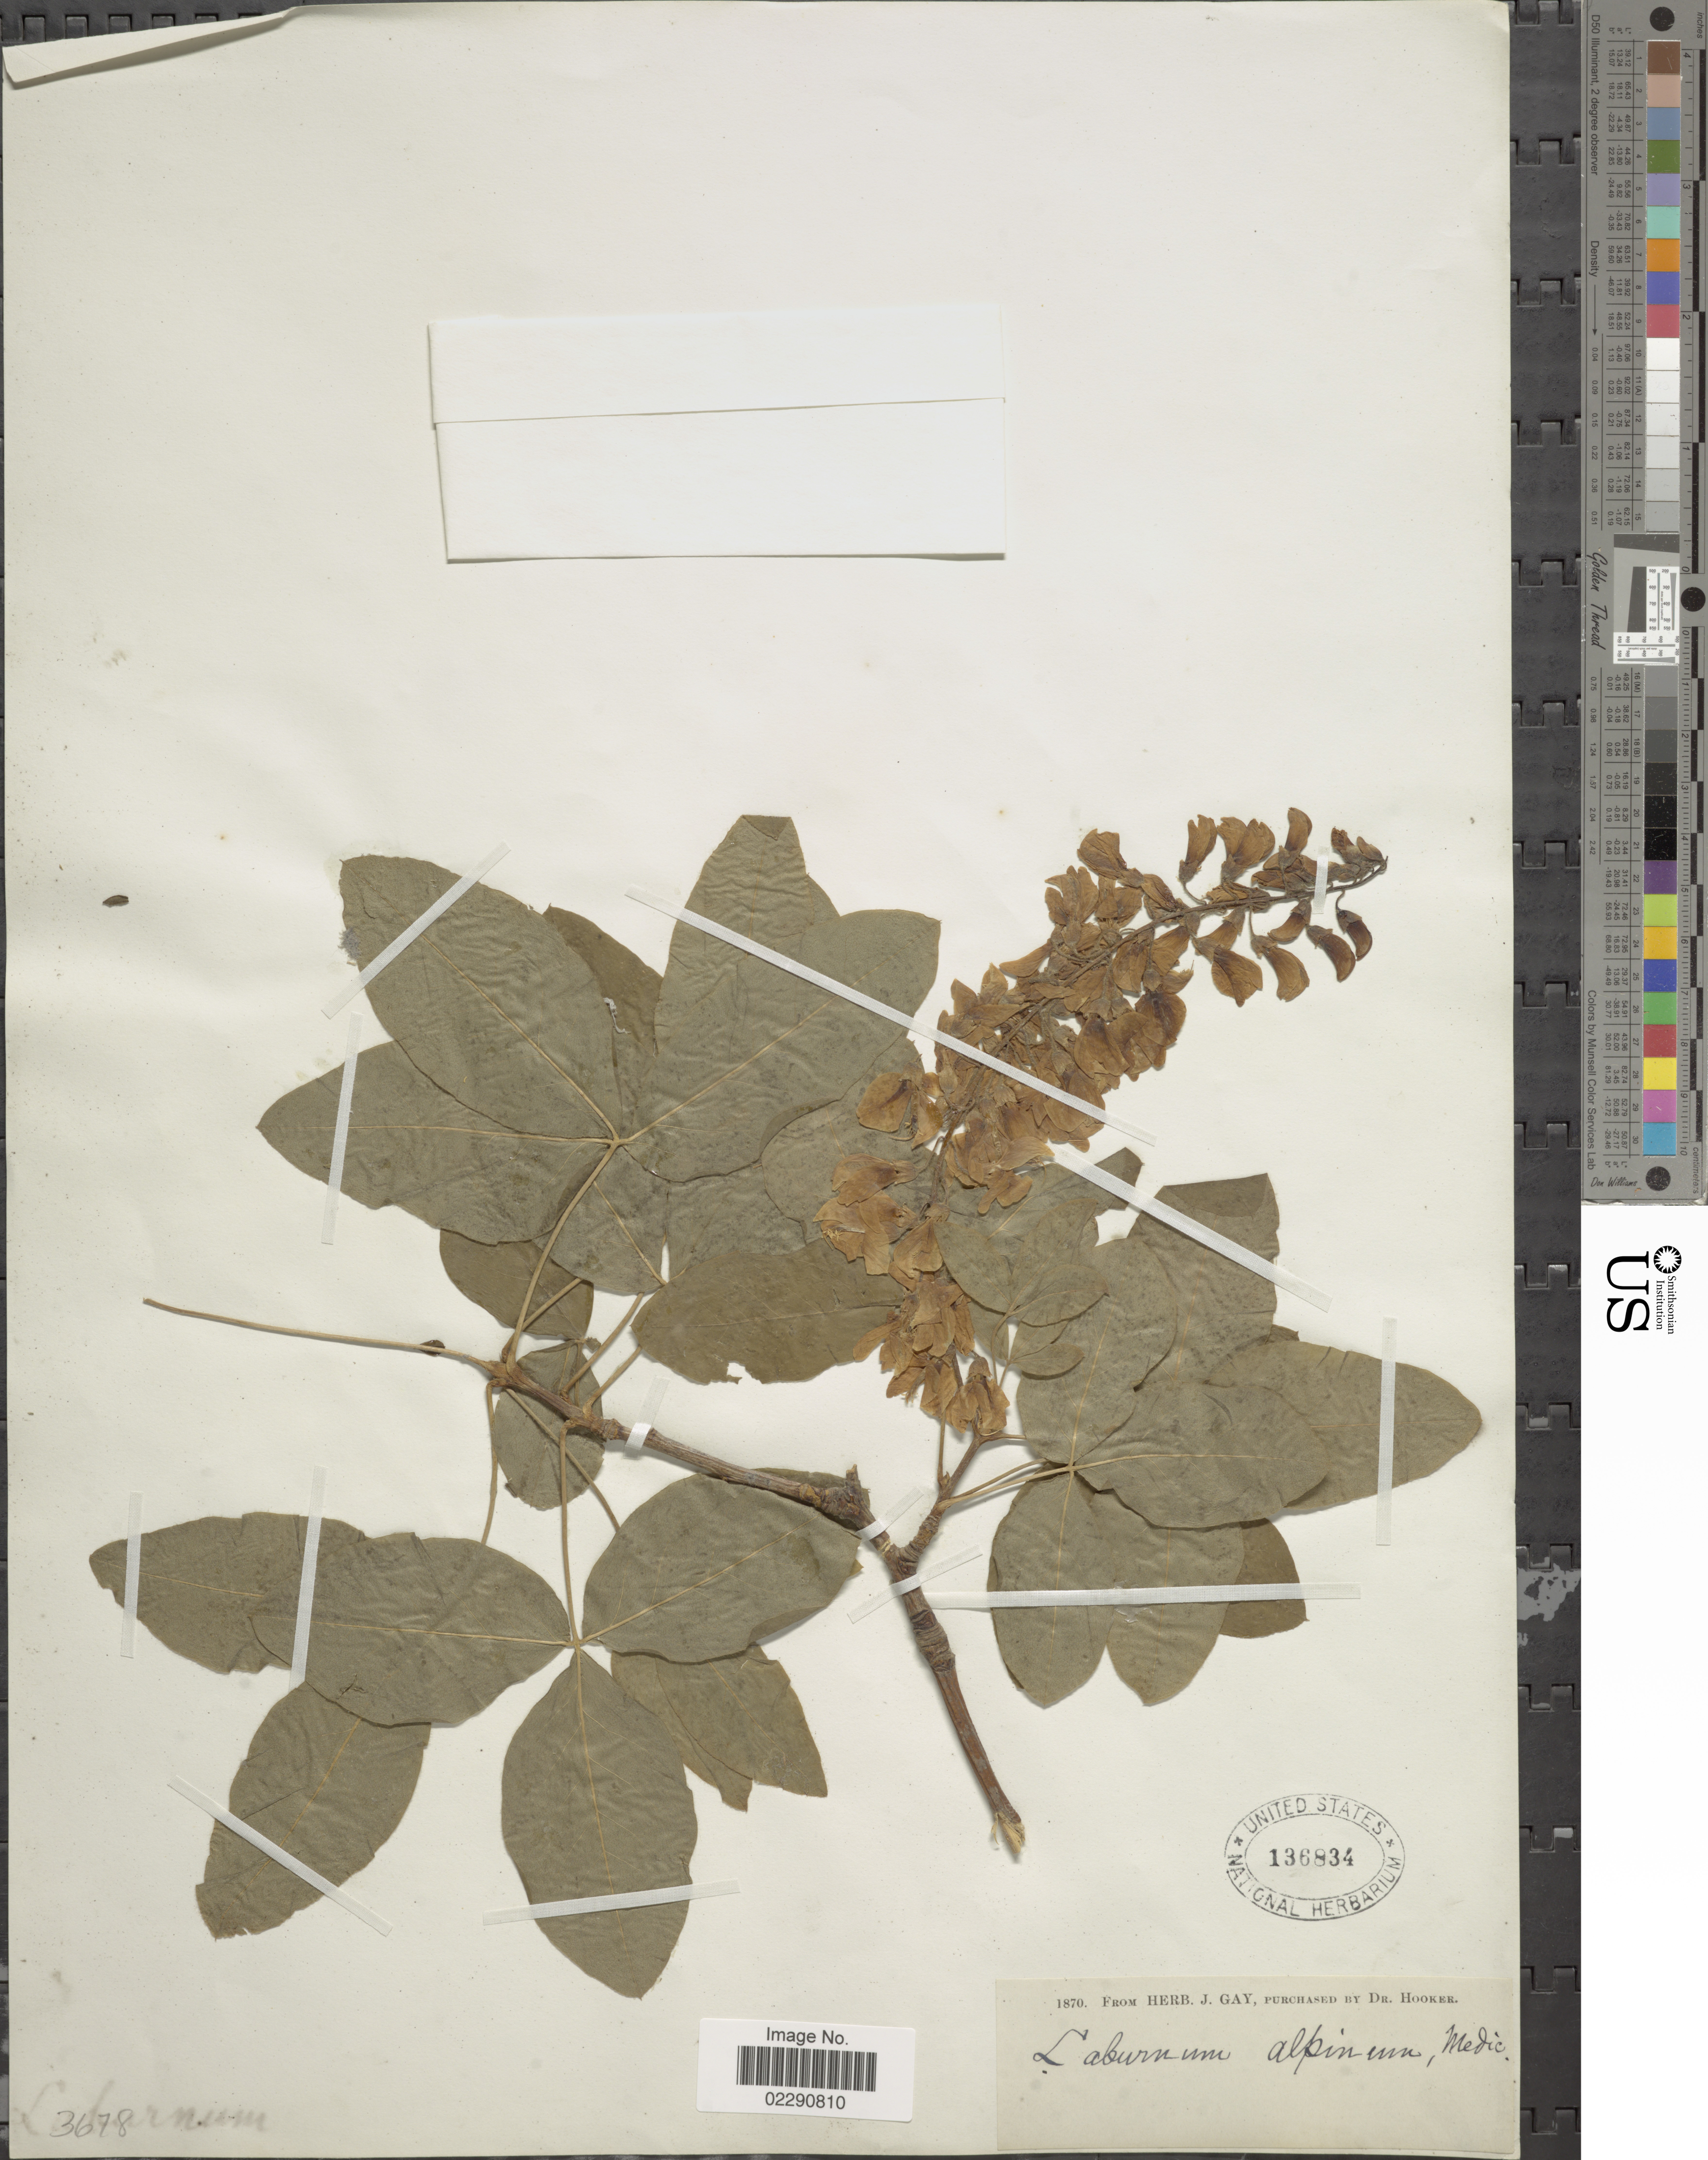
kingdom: Plantae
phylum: Tracheophyta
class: Magnoliopsida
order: Fabales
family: Fabaceae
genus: Laburnum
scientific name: Laburnum alpinum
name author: (Mill.) Bercht. & J. Presl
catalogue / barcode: US 136834